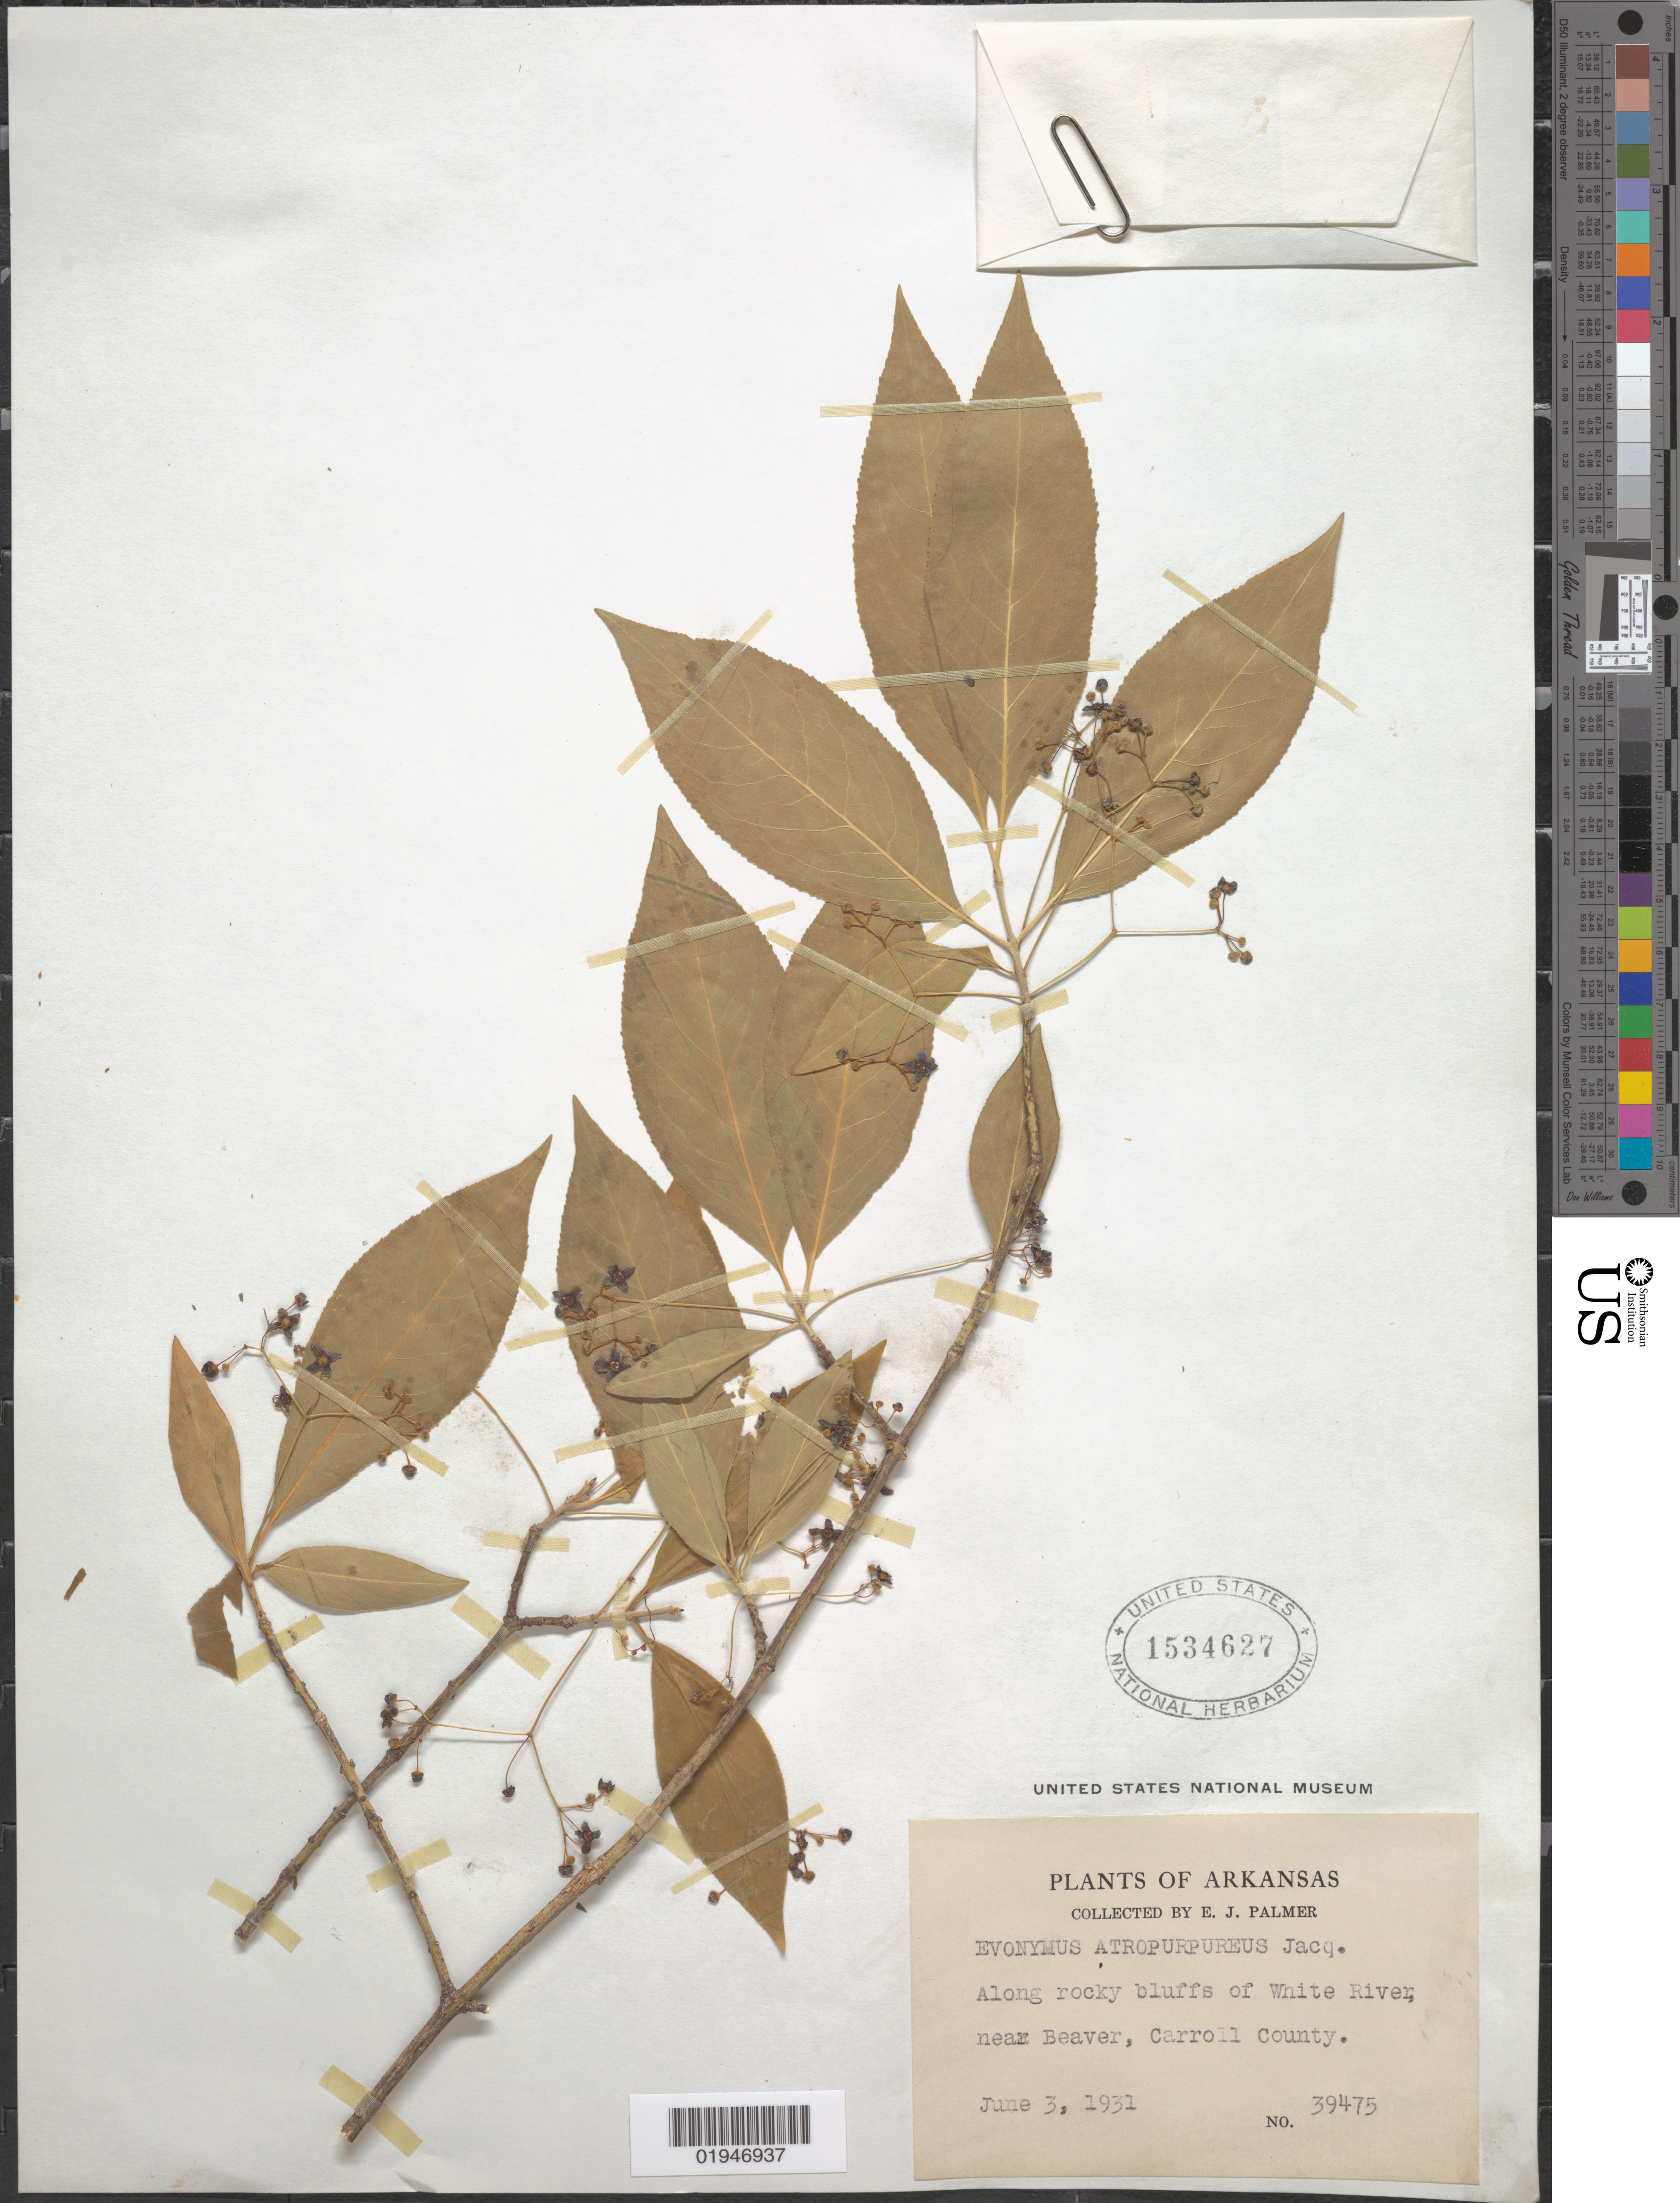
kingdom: Plantae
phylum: Tracheophyta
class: Magnoliopsida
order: Celastrales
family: Celastraceae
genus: Euonymus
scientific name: Euonymus atropurpureus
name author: Jacq.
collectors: E. J. Palmer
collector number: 39475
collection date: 1931-06-03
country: United States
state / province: Arkansas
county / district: Carroll County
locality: Beaver, near; along White River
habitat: Along rocky bluffs of river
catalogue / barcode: US 1534627